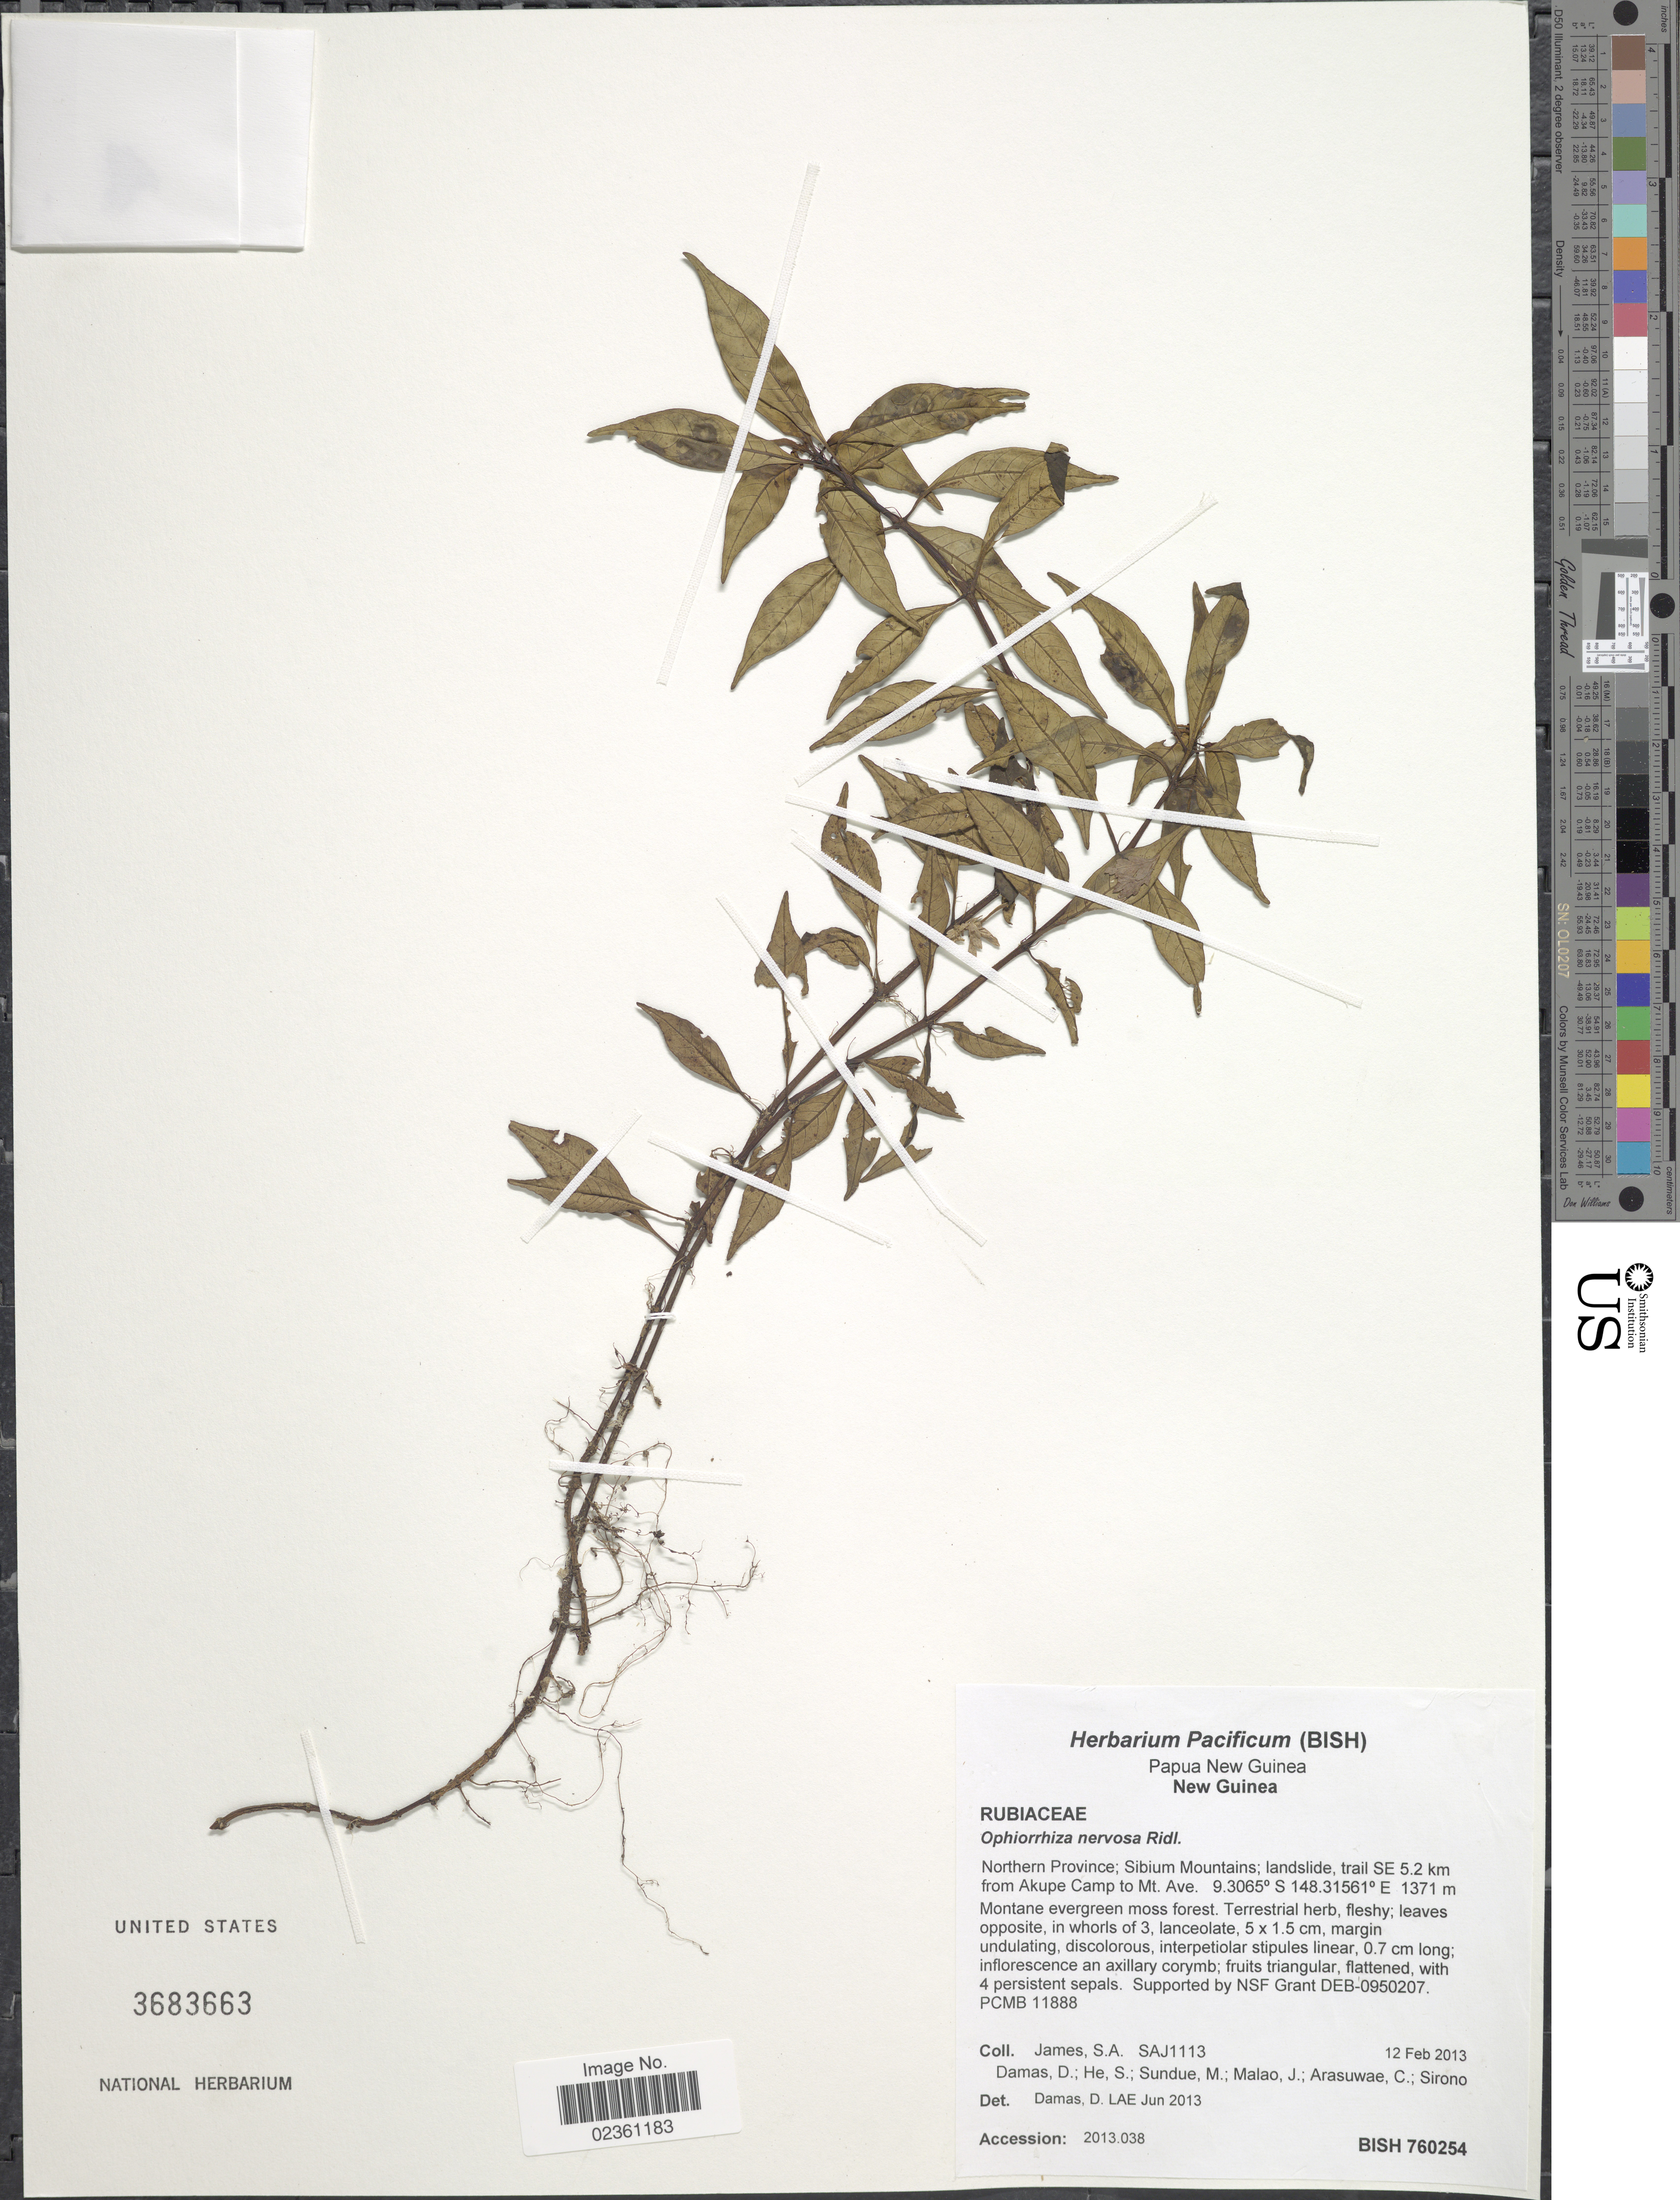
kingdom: Plantae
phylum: Tracheophyta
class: Magnoliopsida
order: Gentianales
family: Rubiaceae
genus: Ophiorrhiza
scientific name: Ophiorrhiza nervosa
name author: Ridl.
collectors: S. James, D. Damas, S. He, M. Sundue & et al.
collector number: SAJ1113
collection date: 2013-02-12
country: Papua New Guinea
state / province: Northern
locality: New Guinea, Sibium Mountains; landslide, trail SE 5.2 km from Akupe Camp to Mt Ave. Montane evergreen moss forest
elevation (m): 1371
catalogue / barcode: US 3683663